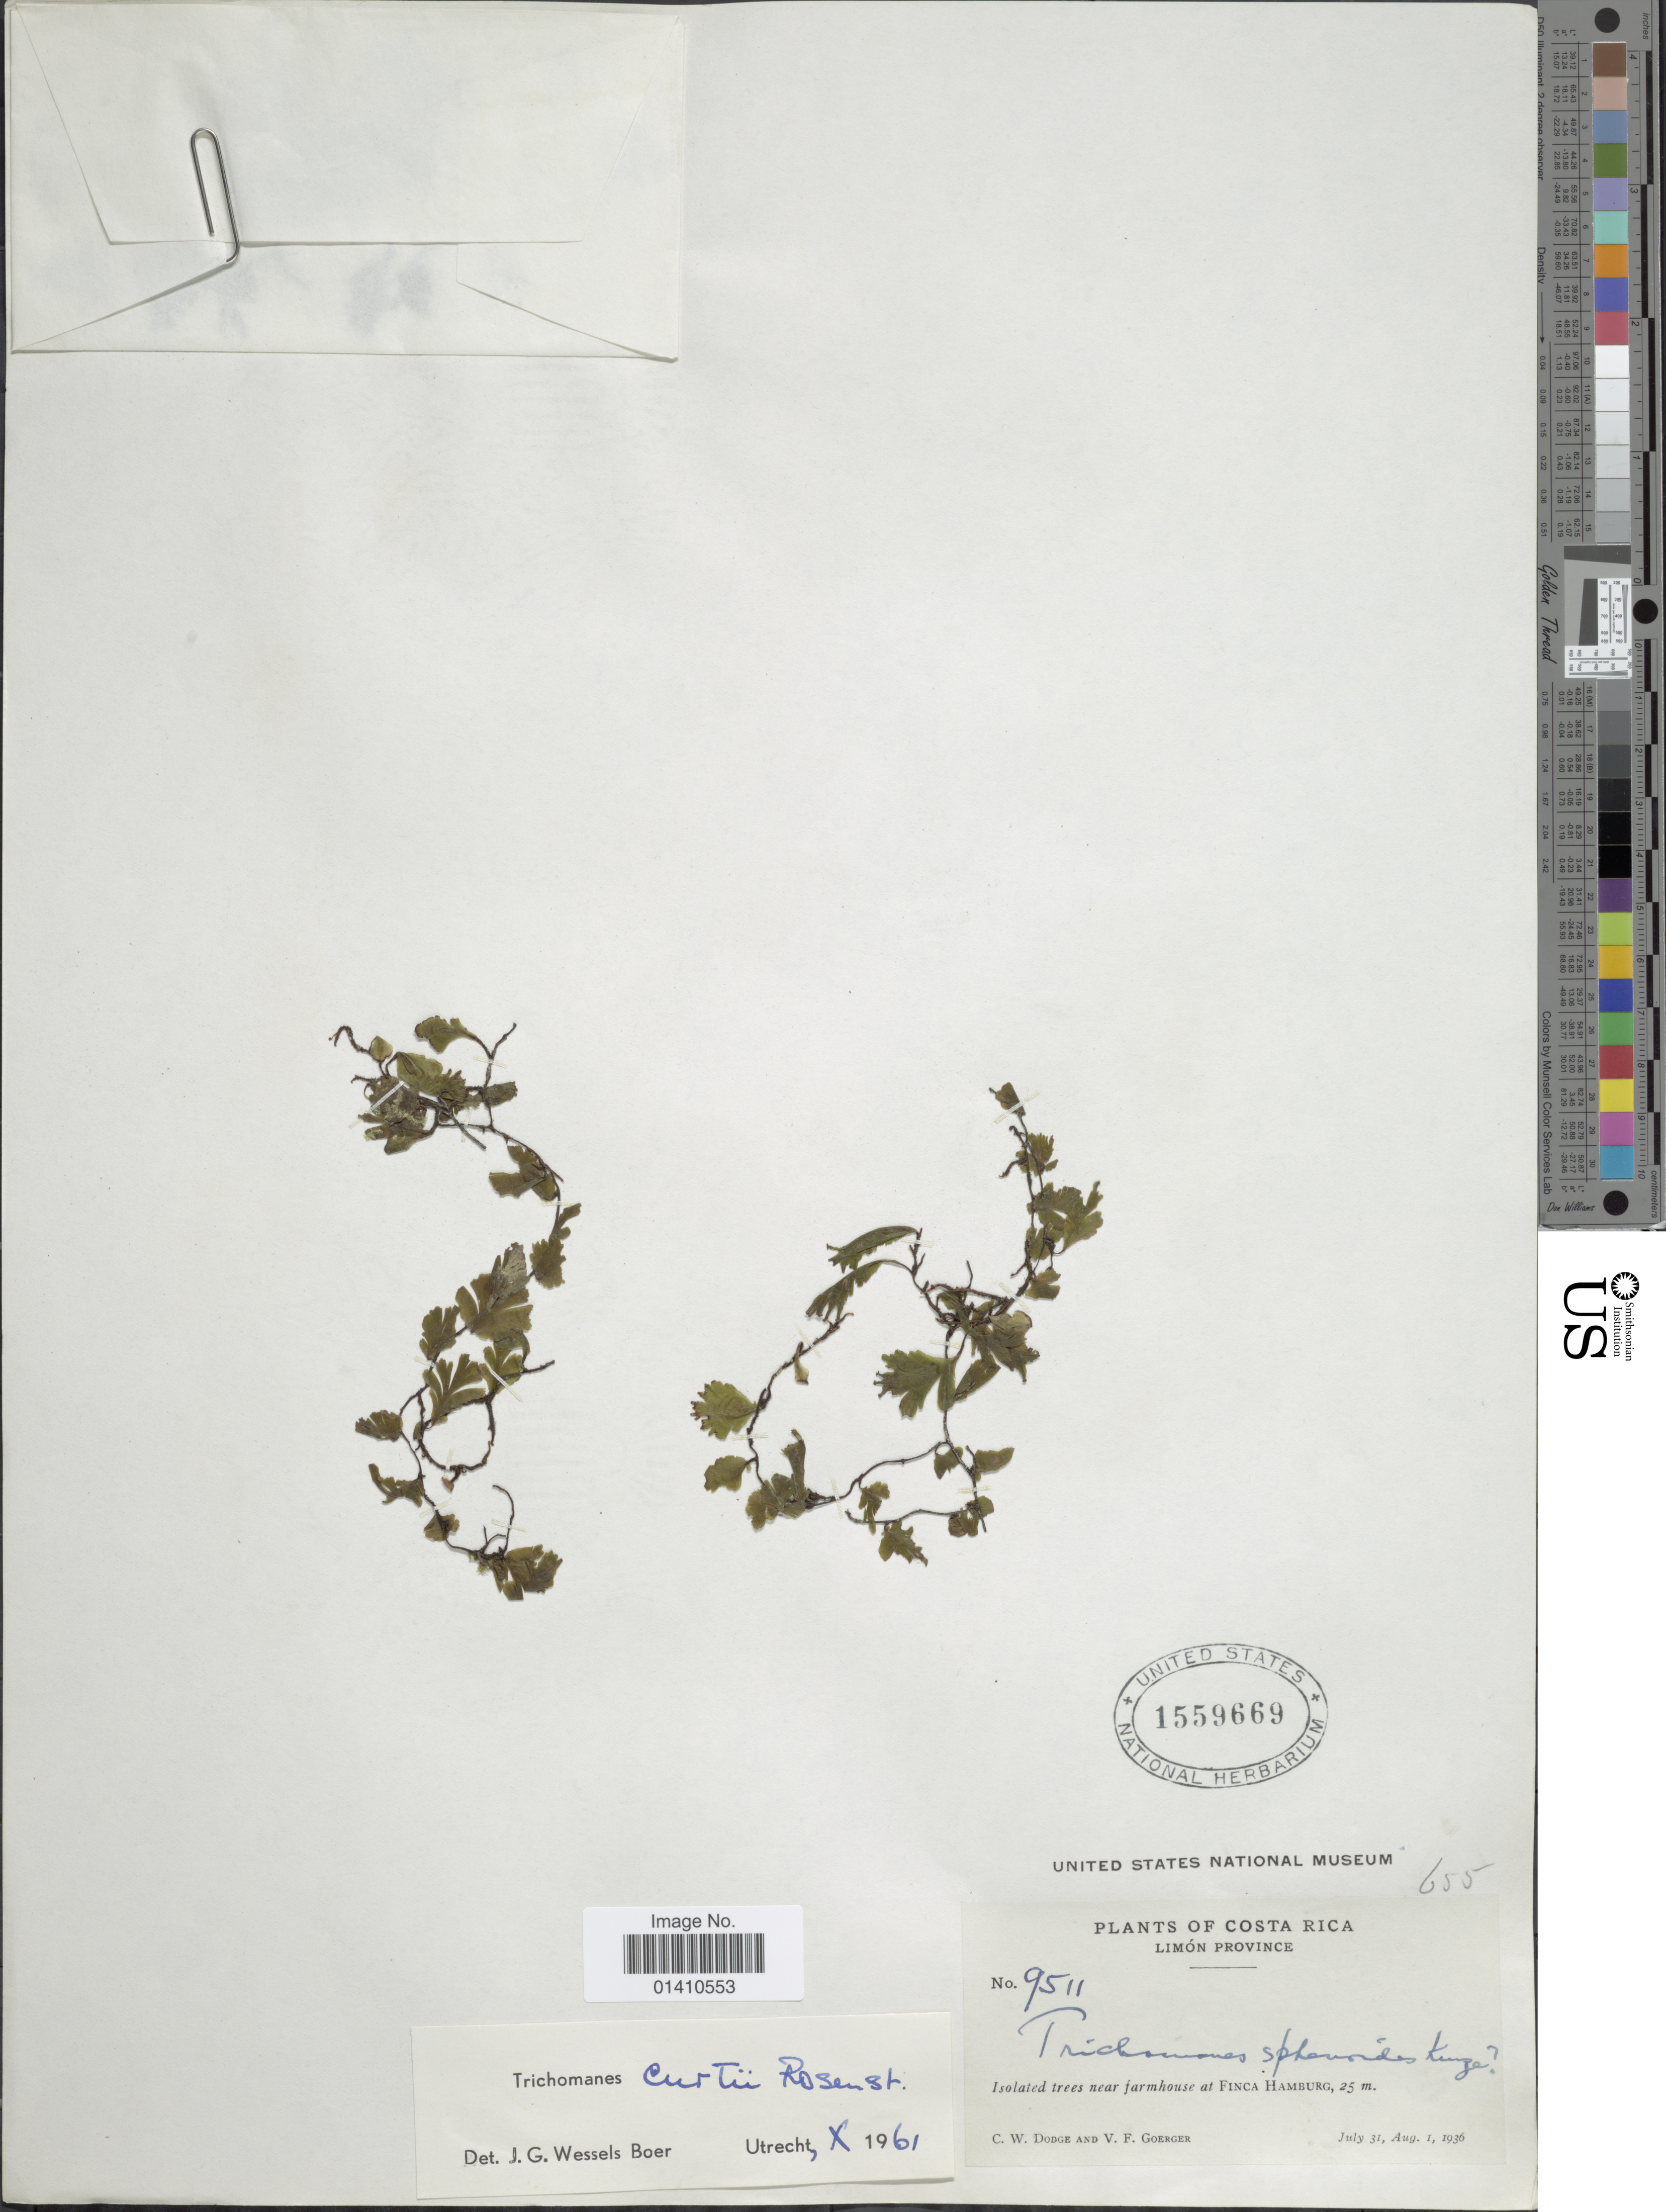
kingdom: Plantae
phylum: Tracheophyta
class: Polypodiopsida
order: Hymenophyllales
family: Hymenophyllaceae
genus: Didymoglossum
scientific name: Didymoglossum curtii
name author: (Rosenst.) Pic. Serm.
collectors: C. Dodge & V. Goerger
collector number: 9511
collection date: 1936-07-31/1936-08-01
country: Costa Rica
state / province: Limón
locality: Isolated trees near jarmhouse at Finca Hamburg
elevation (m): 25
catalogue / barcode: US 1559669